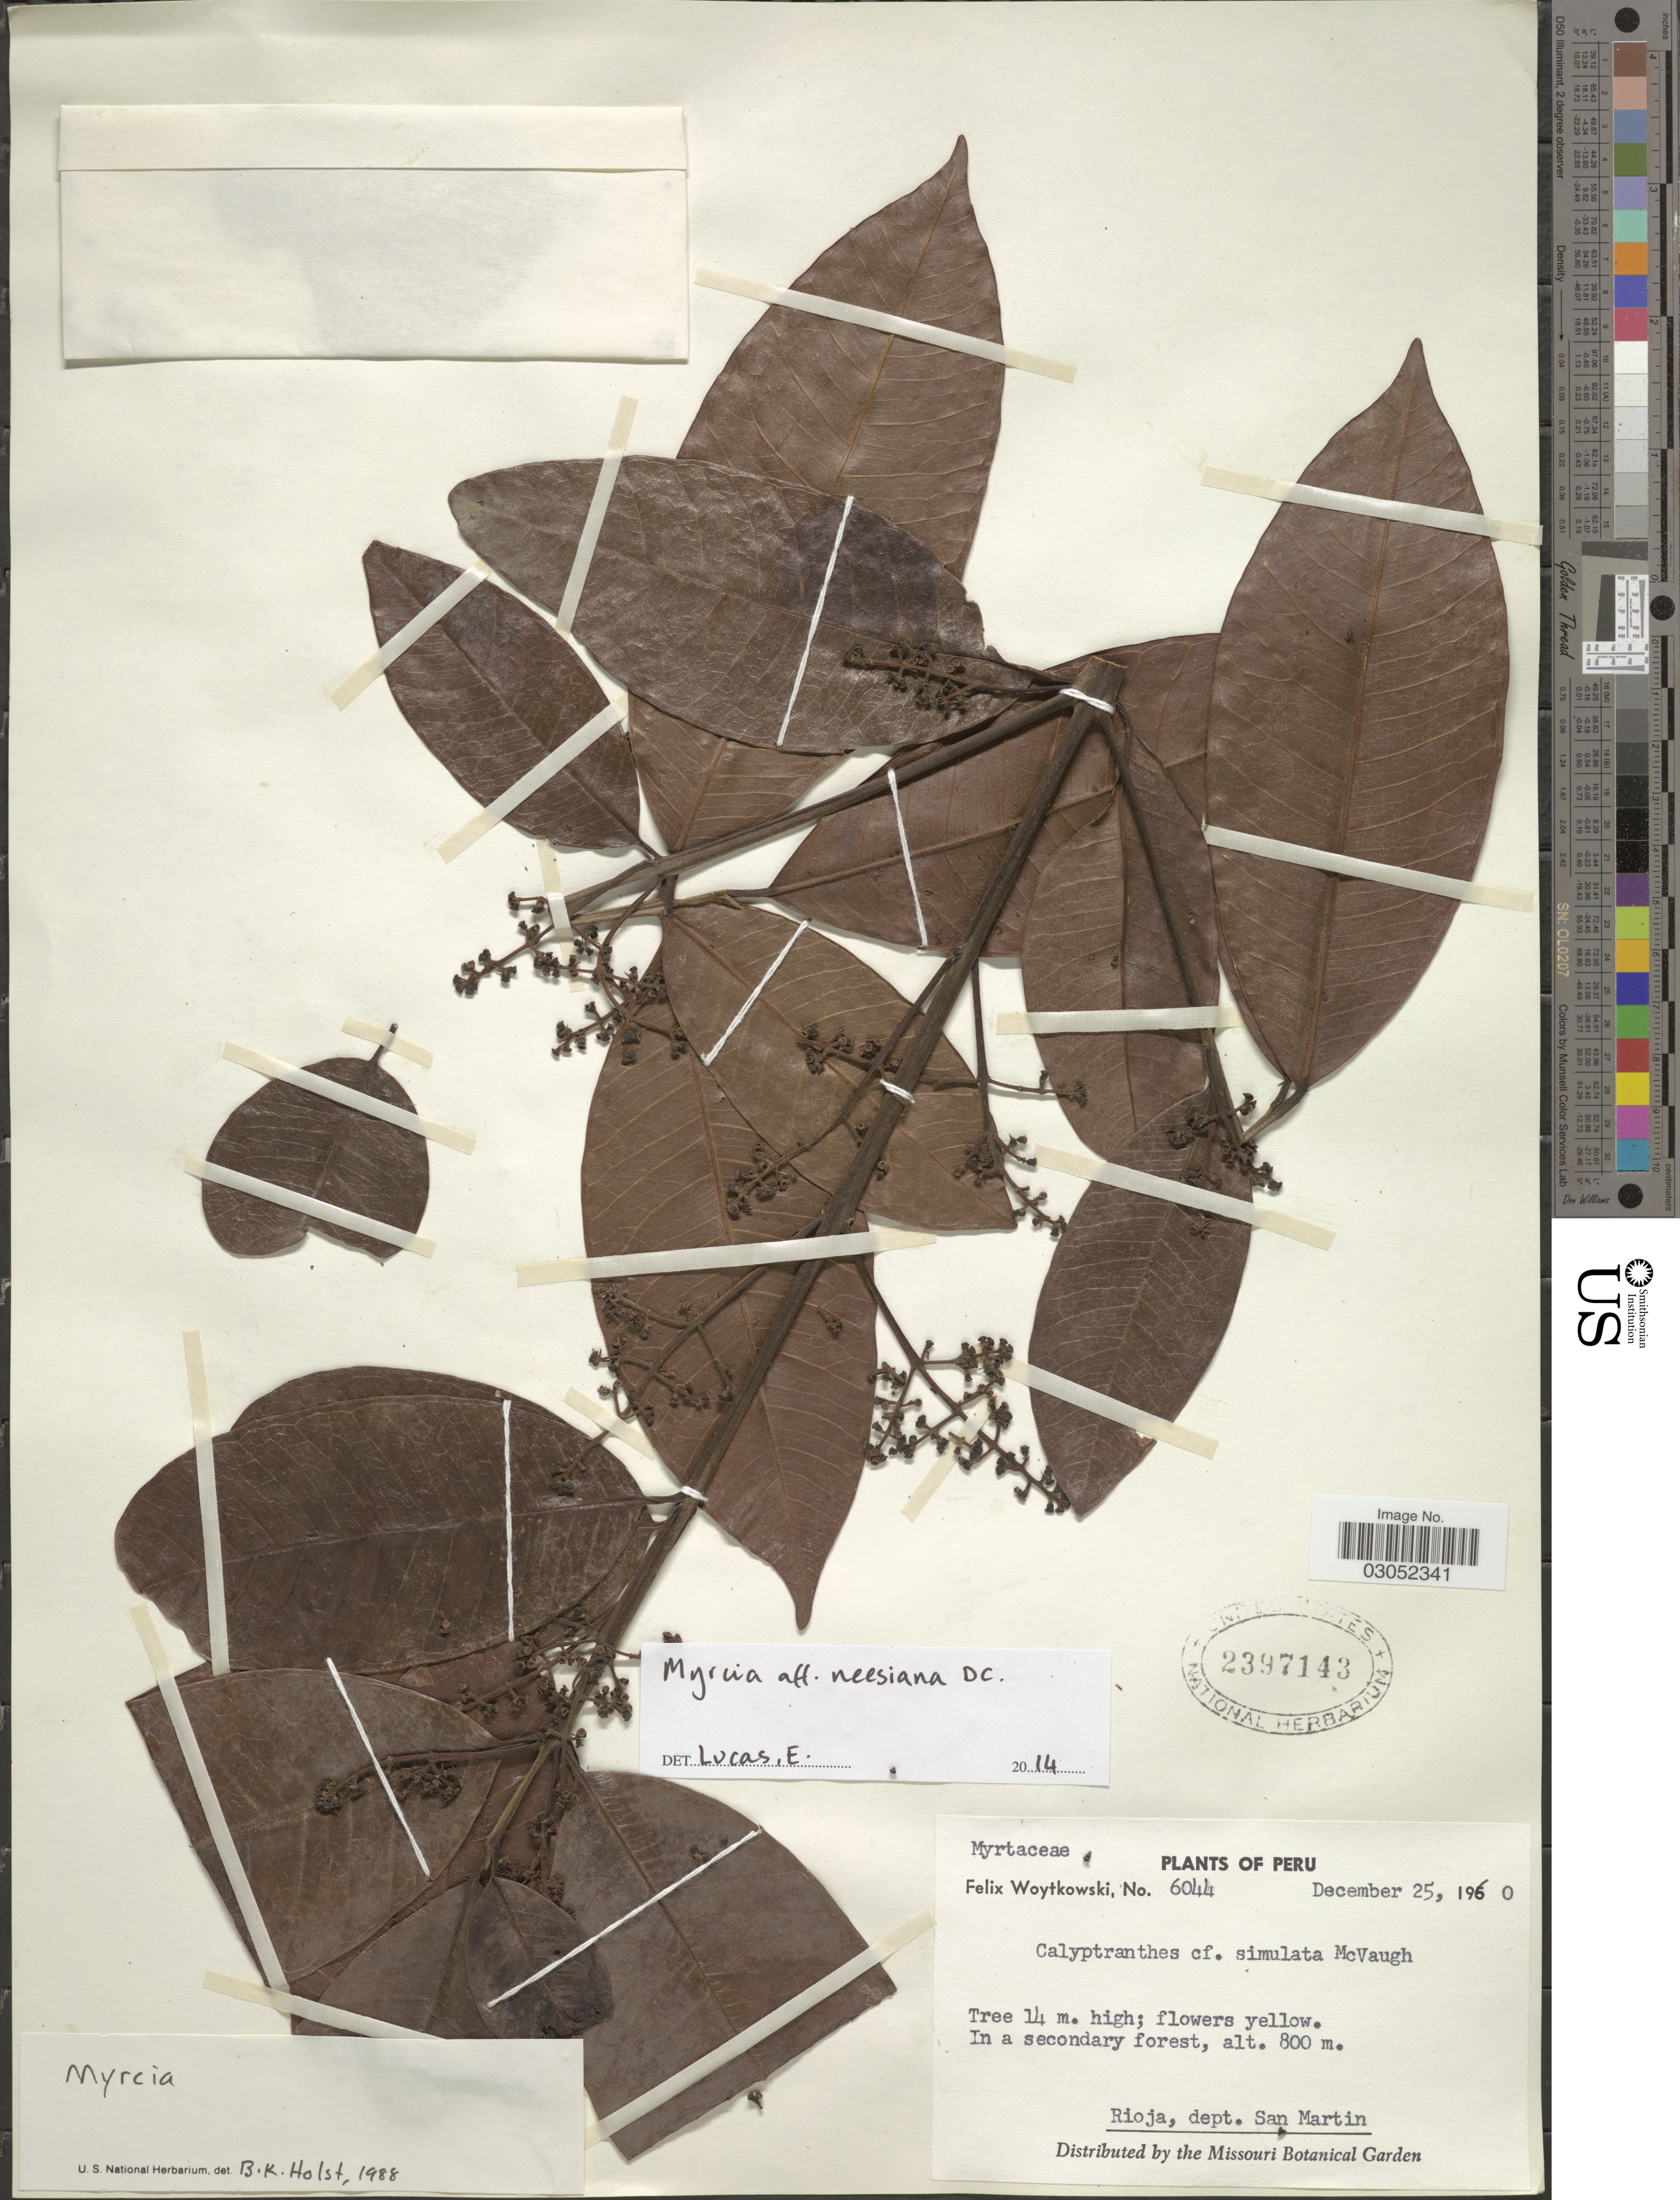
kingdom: Plantae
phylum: Tracheophyta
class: Magnoliopsida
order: Myrtales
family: Myrtaceae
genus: Myrcia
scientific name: Myrcia neesiana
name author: DC.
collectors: F. Woytkowski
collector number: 6044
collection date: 1960-12-25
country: Peru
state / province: San Martín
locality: Rioja, dept. San Martin.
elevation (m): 800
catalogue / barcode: US 2397143